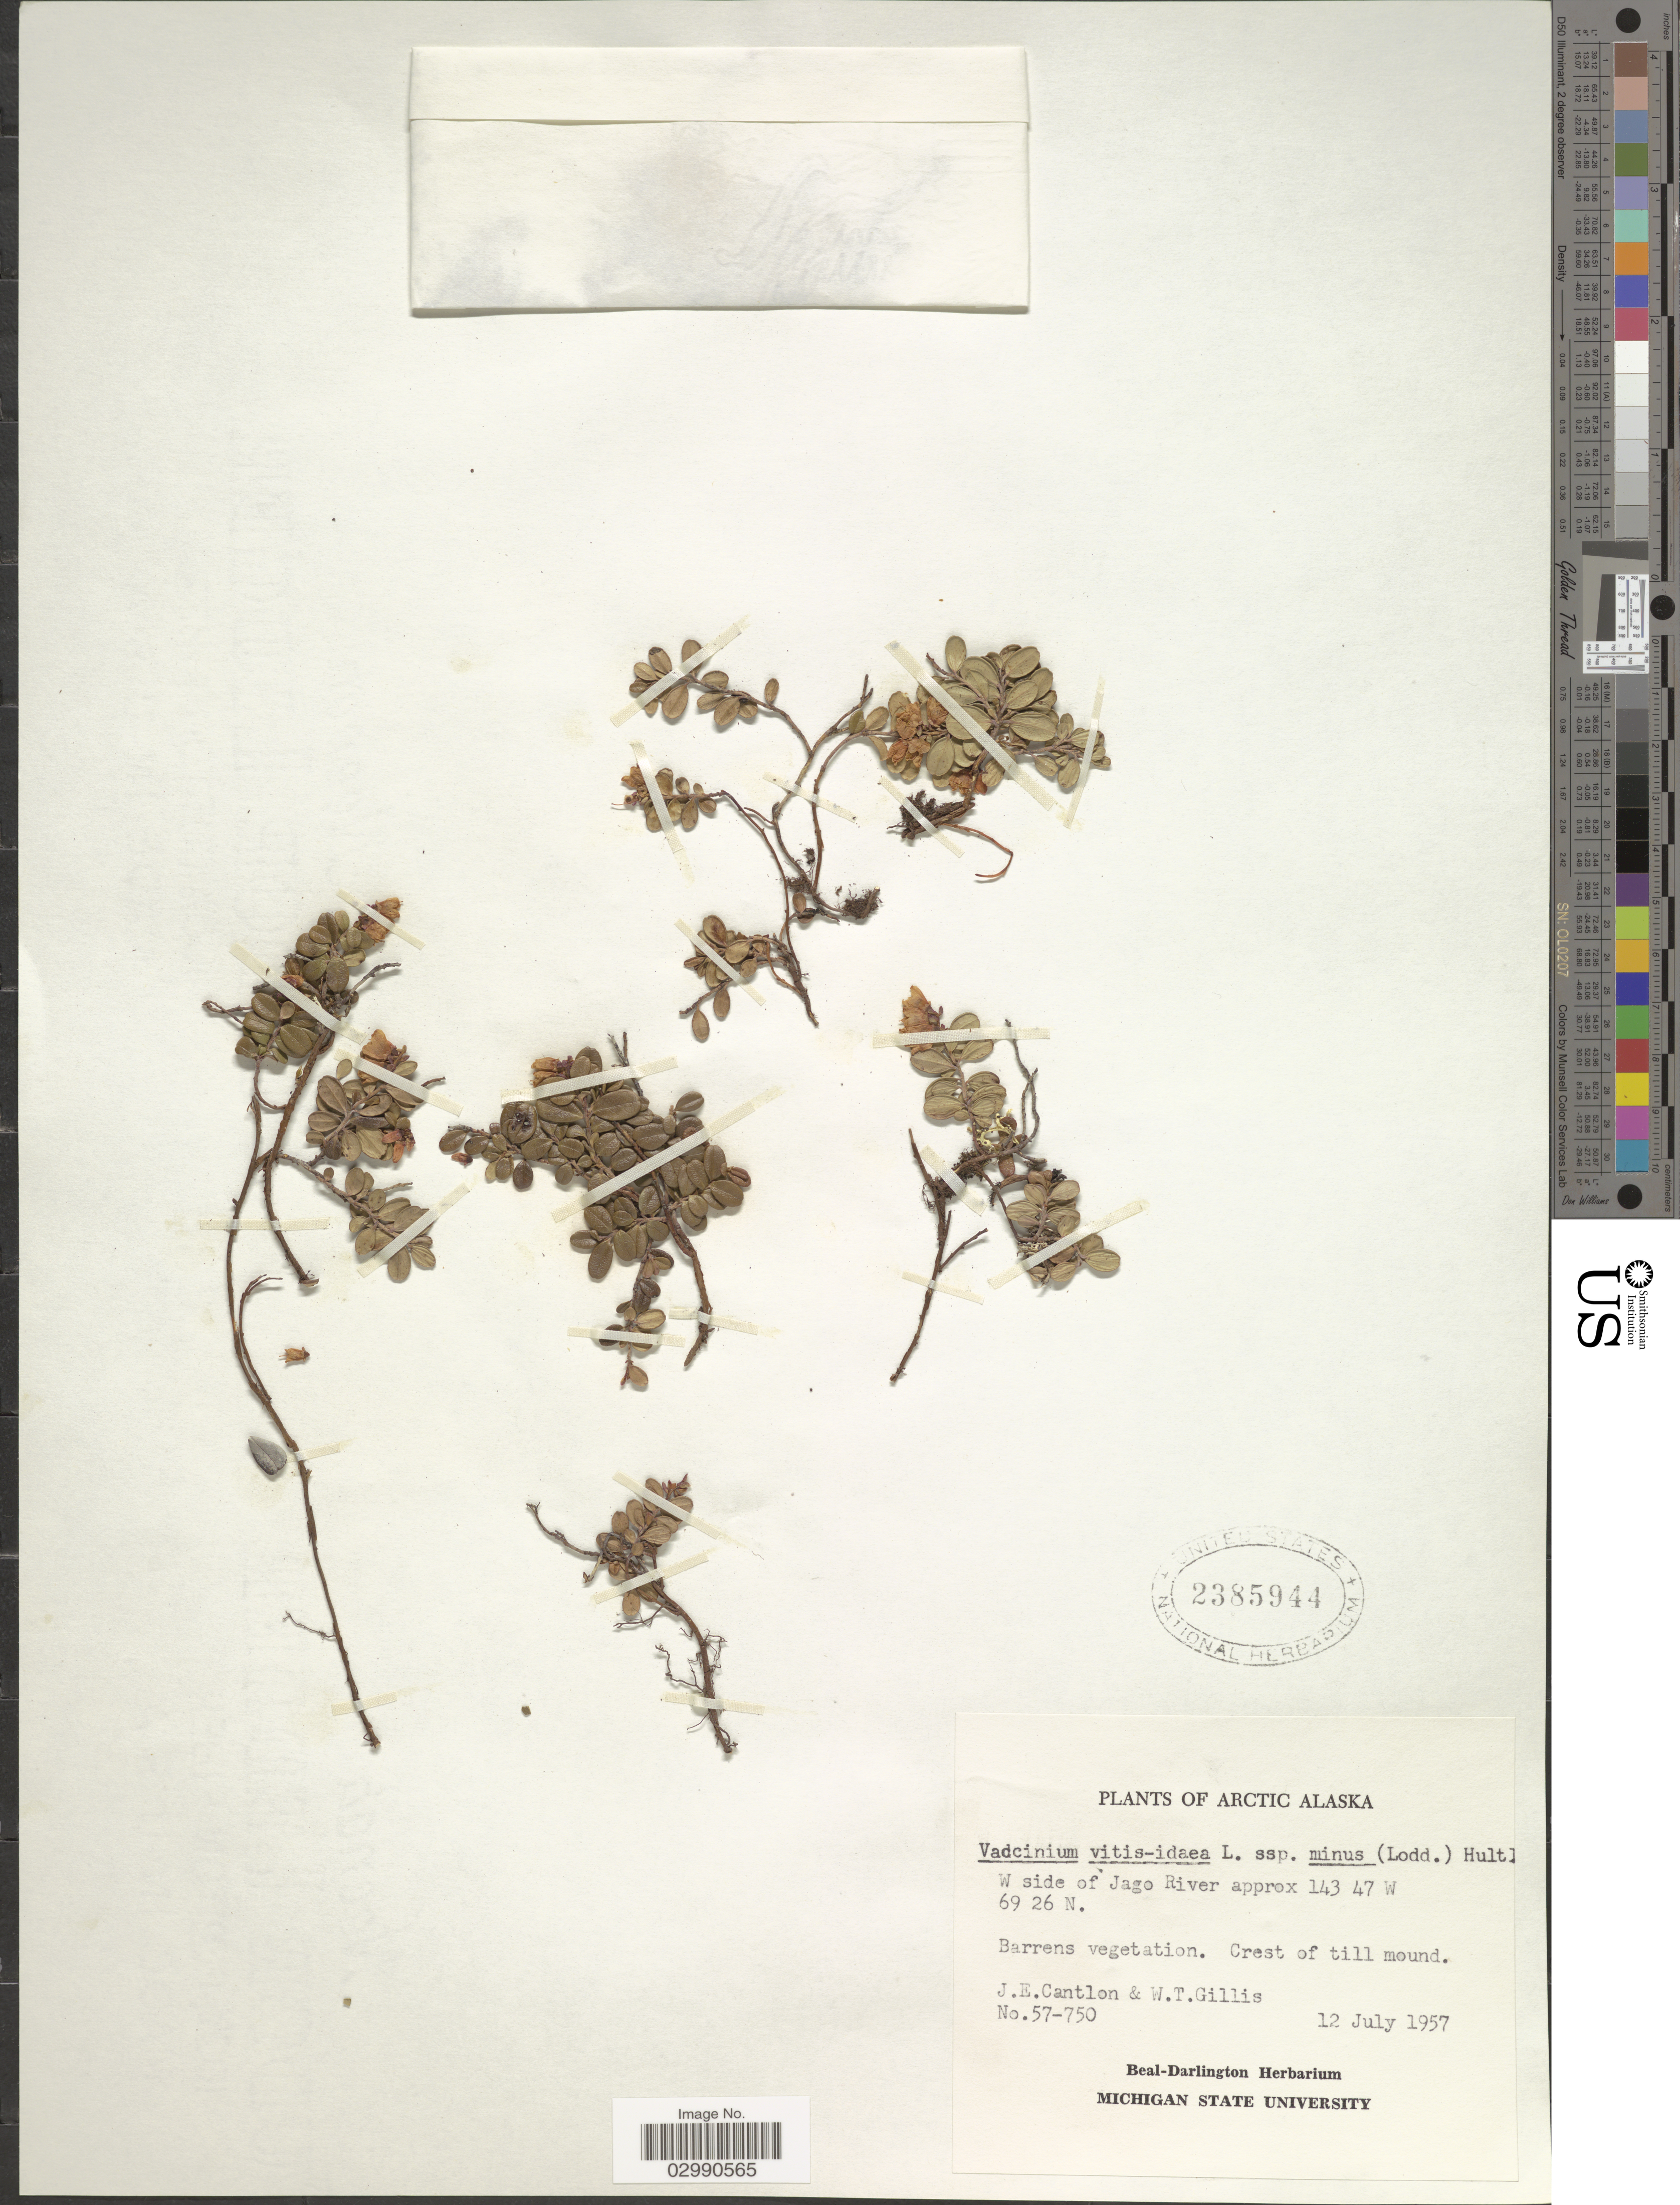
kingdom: Plantae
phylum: Tracheophyta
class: Magnoliopsida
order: Ericales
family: Ericaceae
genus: Vaccinium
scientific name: Vaccinium vitis-idaea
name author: L.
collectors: J. Cantlon & W. T. Gillis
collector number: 57-750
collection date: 1957-07-12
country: United States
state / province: Alaska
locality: Arctic Alaska. W side of Jago River.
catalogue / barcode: US 2385944